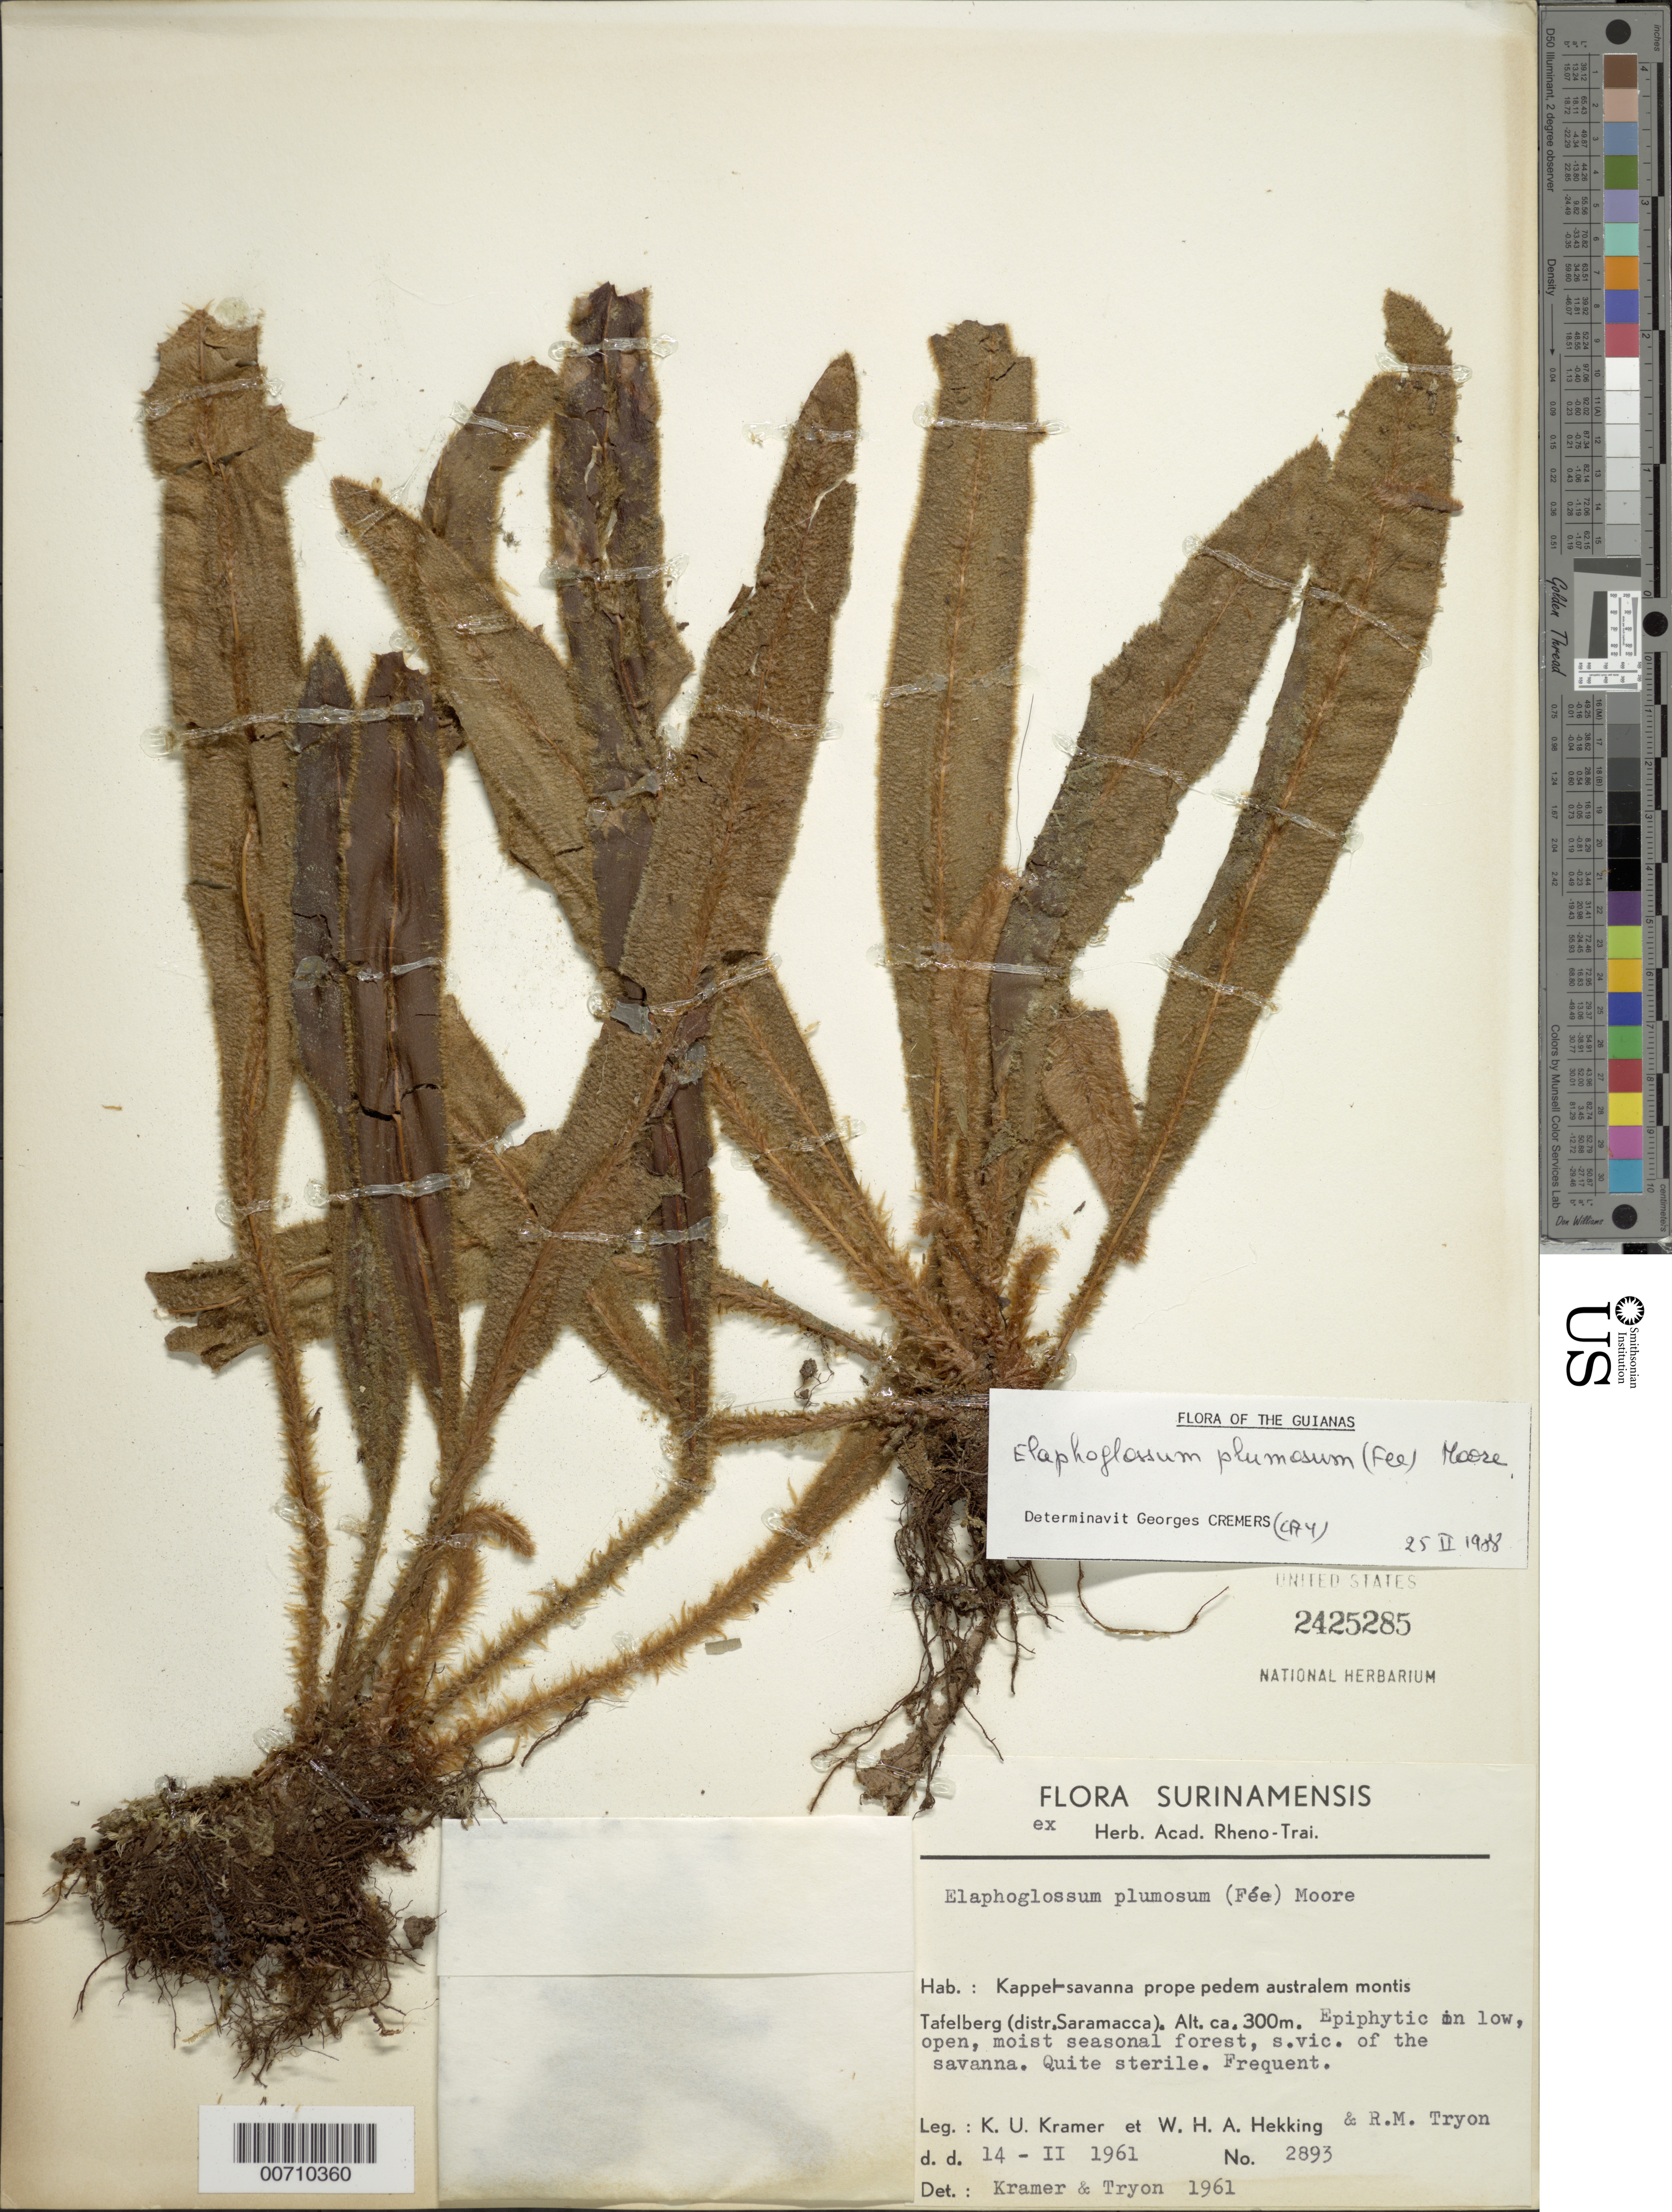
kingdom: Plantae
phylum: Tracheophyta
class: Polypodiopsida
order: Polypodiales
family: Dryopteridaceae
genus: Elaphoglossum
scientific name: Elaphoglossum plumosum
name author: (Fée) T. Moore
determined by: Cremers, Georges A.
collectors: K. U. Kramer, W. H. A. Hekking & R. M. Tryon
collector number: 2893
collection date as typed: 14-Feb-61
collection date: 1961-02-14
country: Suriname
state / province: Saramacca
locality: Kappelsavanna, 10 km S of Tafelberg, near south foot of the mountain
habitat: Low, open, moist seasonal forest, s. vic of the savanna.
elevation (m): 300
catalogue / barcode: US 2425285